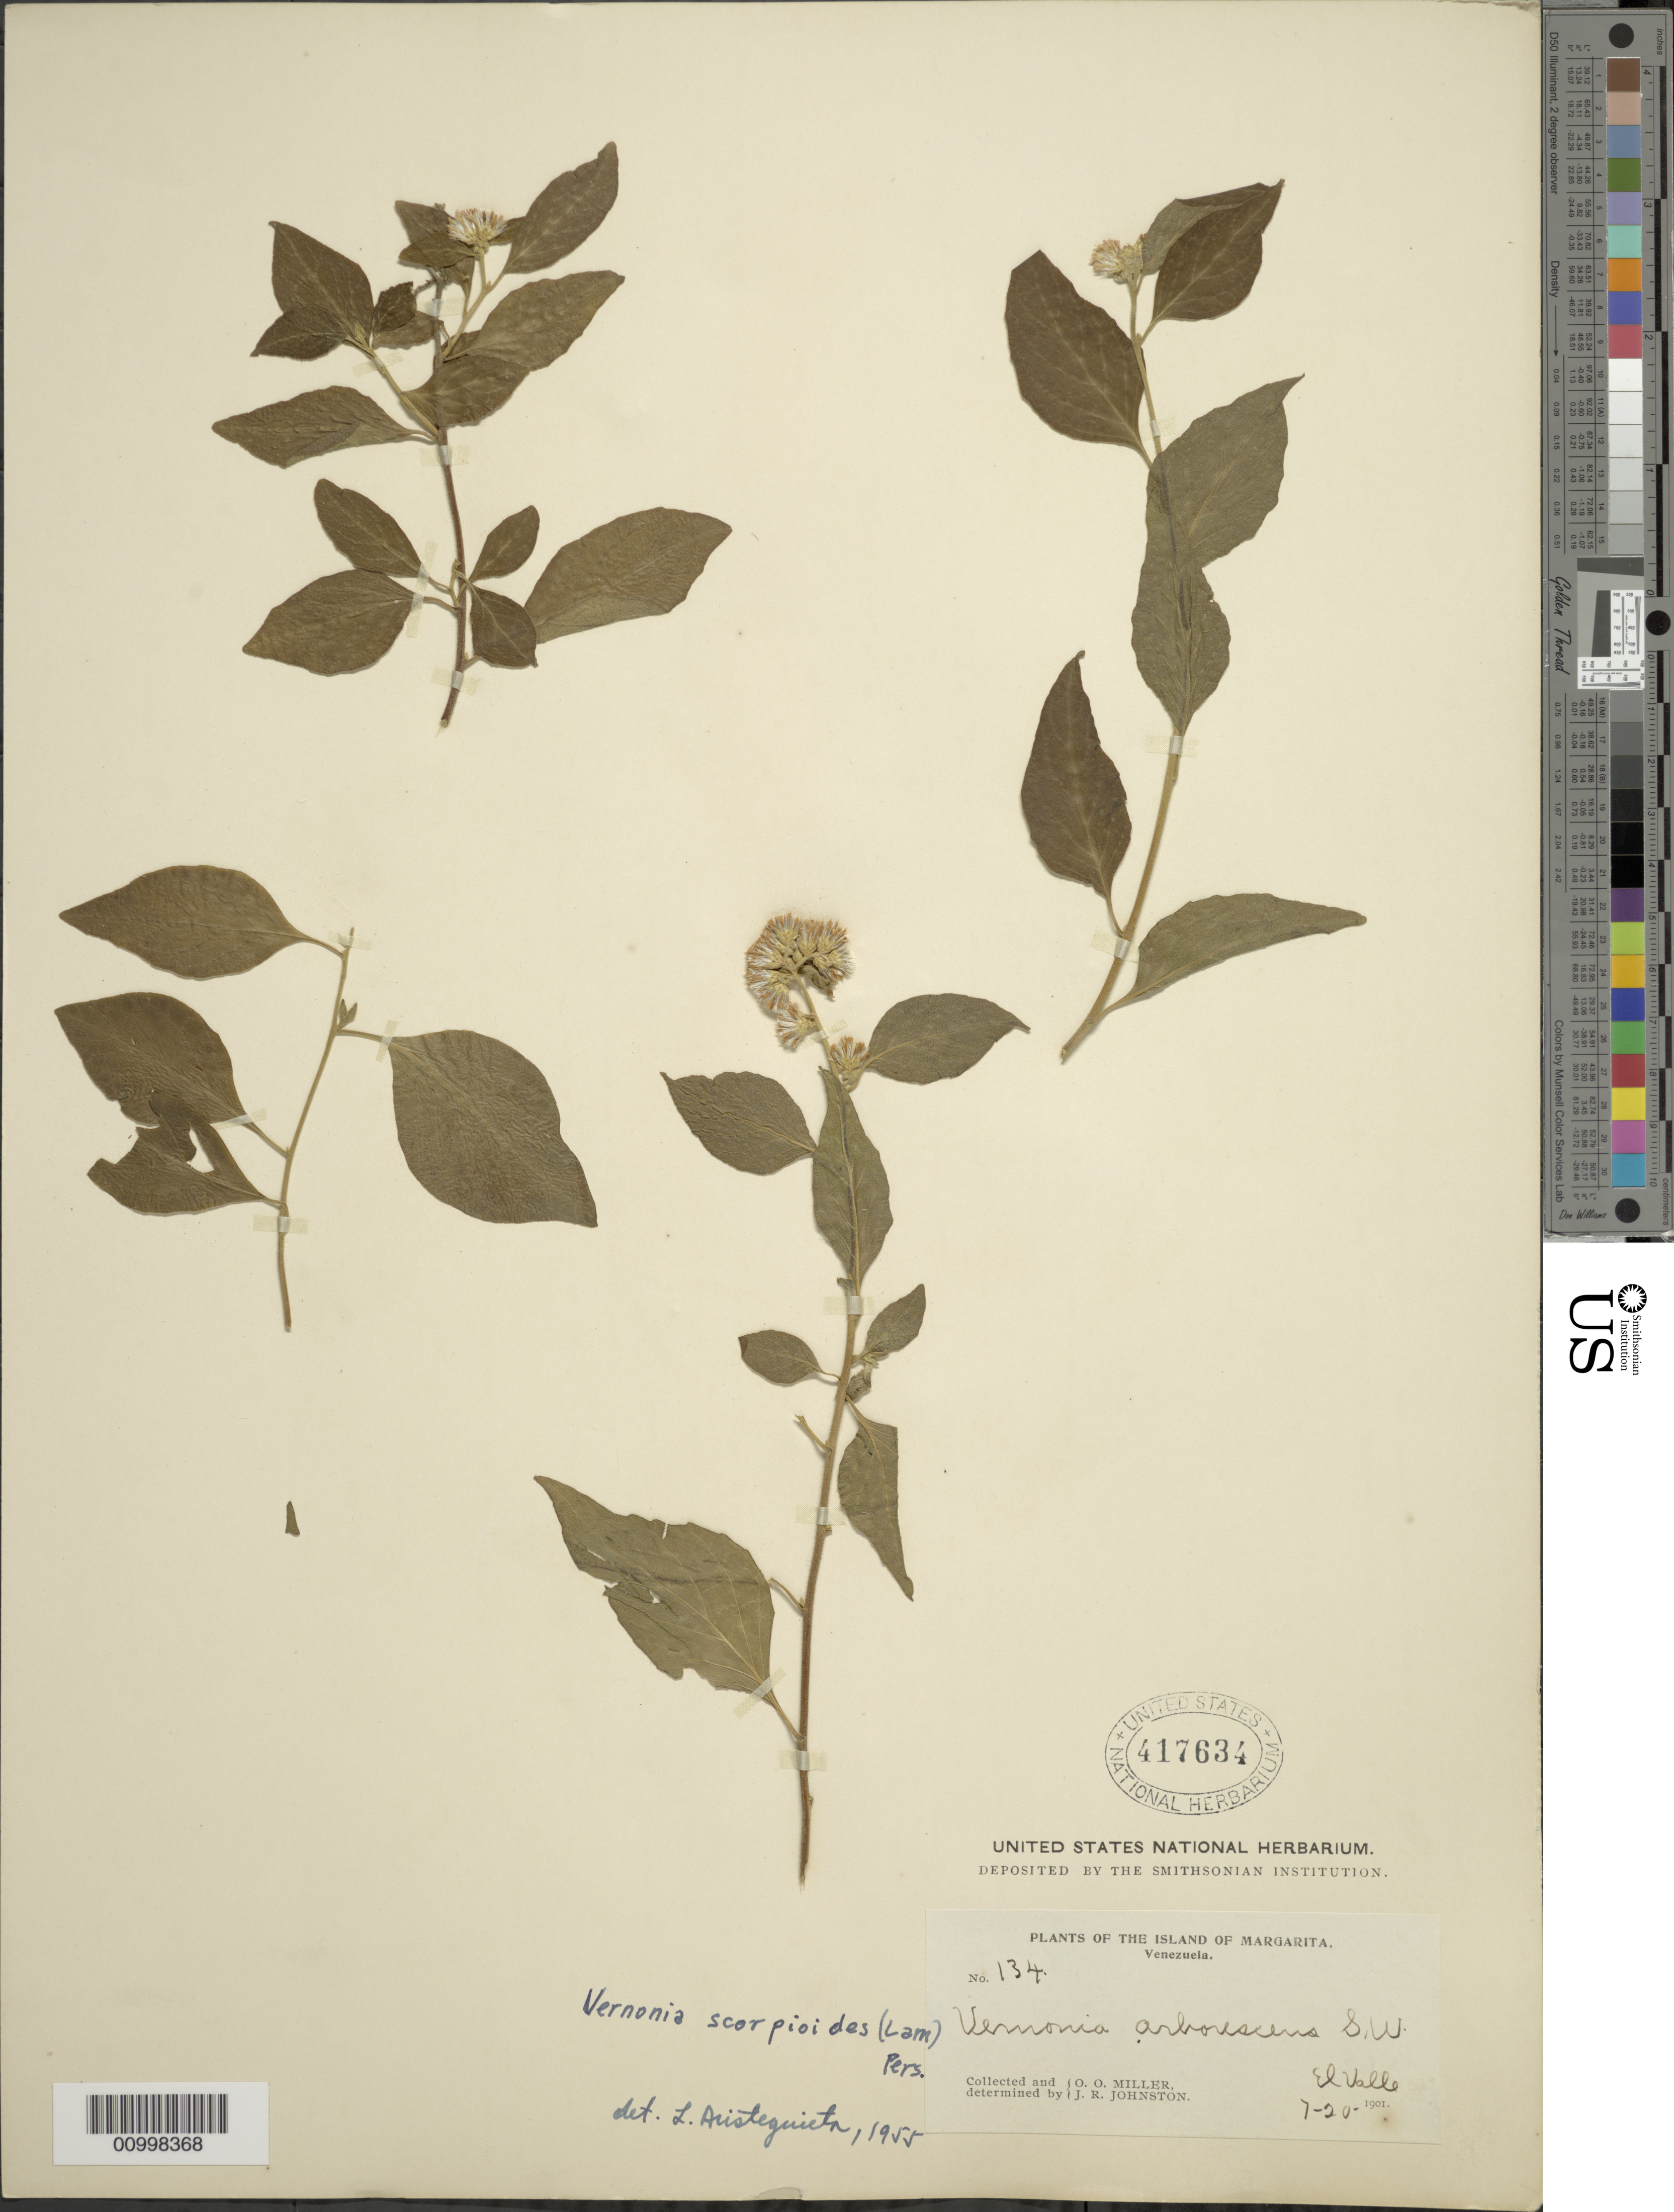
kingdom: Plantae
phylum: Tracheophyta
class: Magnoliopsida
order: Asterales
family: Asteraceae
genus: Cyrtocymura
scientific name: Cyrtocymura scorpioides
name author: (Lam.) H. Rob.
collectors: O. O. Miller & J. Johnston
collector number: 134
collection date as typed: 20 Jul 1901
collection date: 1901-07-20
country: Venezuela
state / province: Nueva Esparta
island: Margarita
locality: El Valle.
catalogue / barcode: US 417634